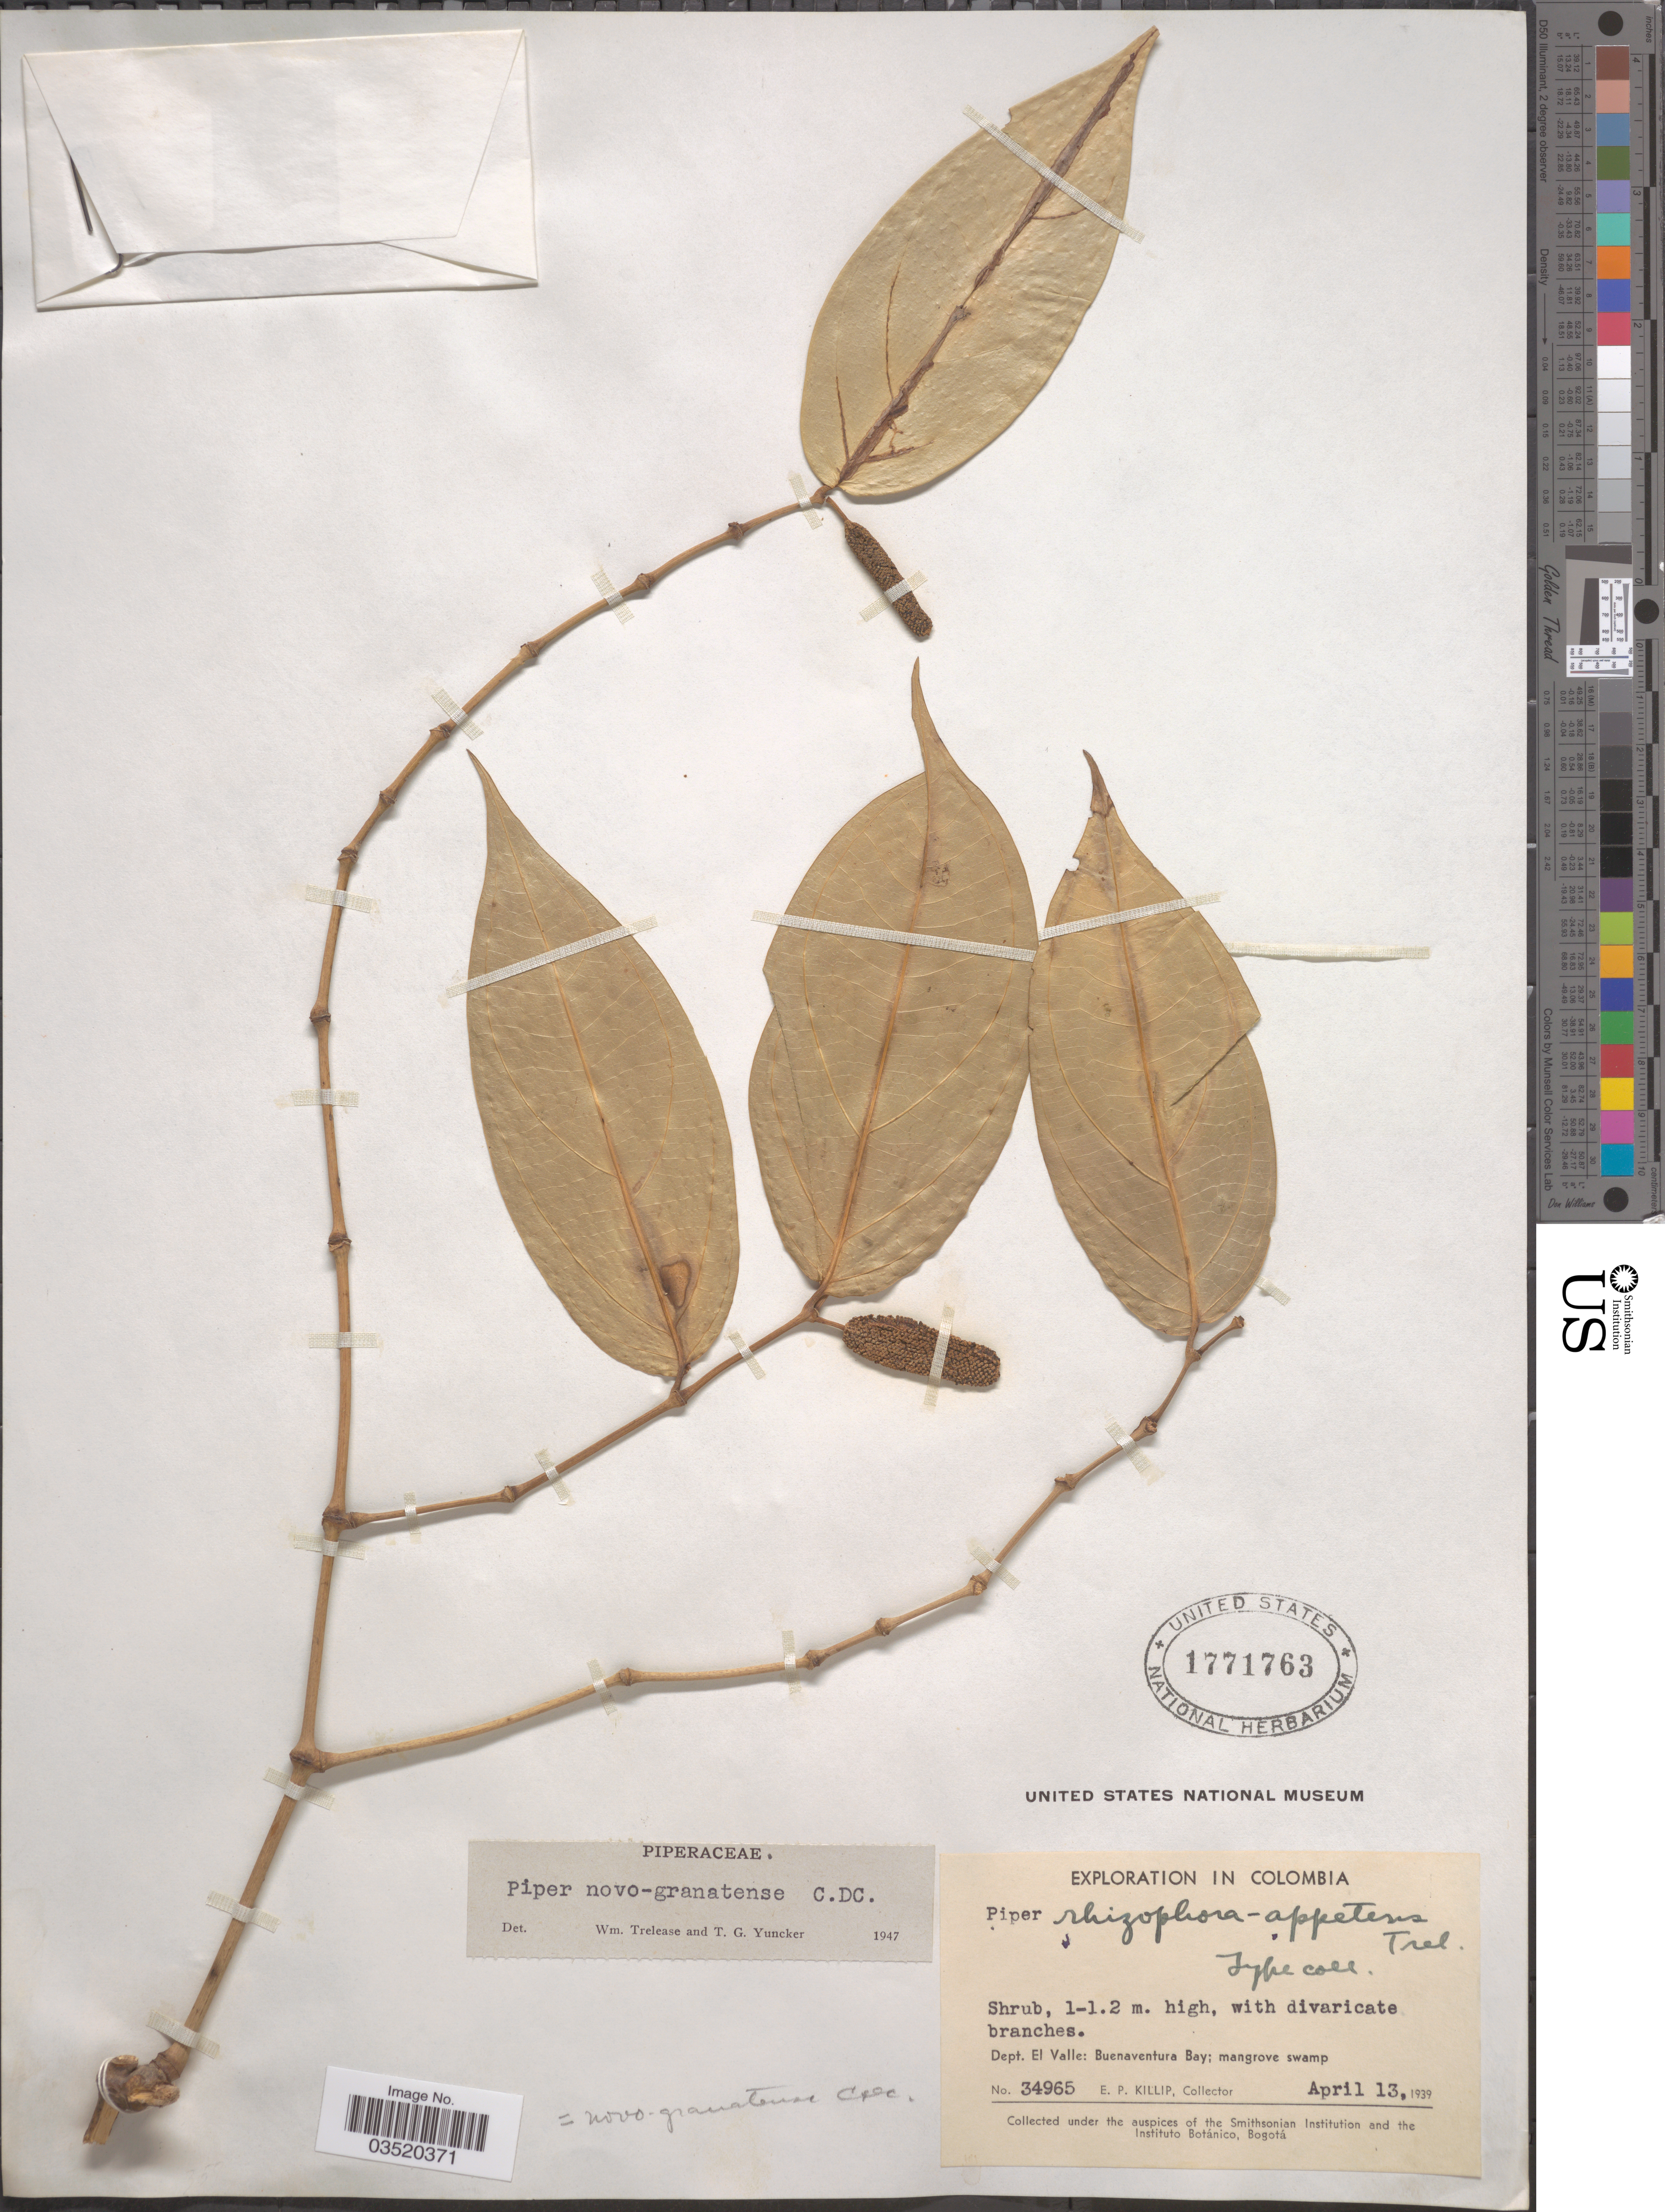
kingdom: Plantae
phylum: Tracheophyta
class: Magnoliopsida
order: Piperales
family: Piperaceae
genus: Piper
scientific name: Piper novo-granatense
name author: C. DC.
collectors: E. P. Killip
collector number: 34965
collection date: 1939-04-13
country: Colombia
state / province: Valle del Cauca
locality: Dept. El Valle: Buenaventura Bay.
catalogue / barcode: US 1771763